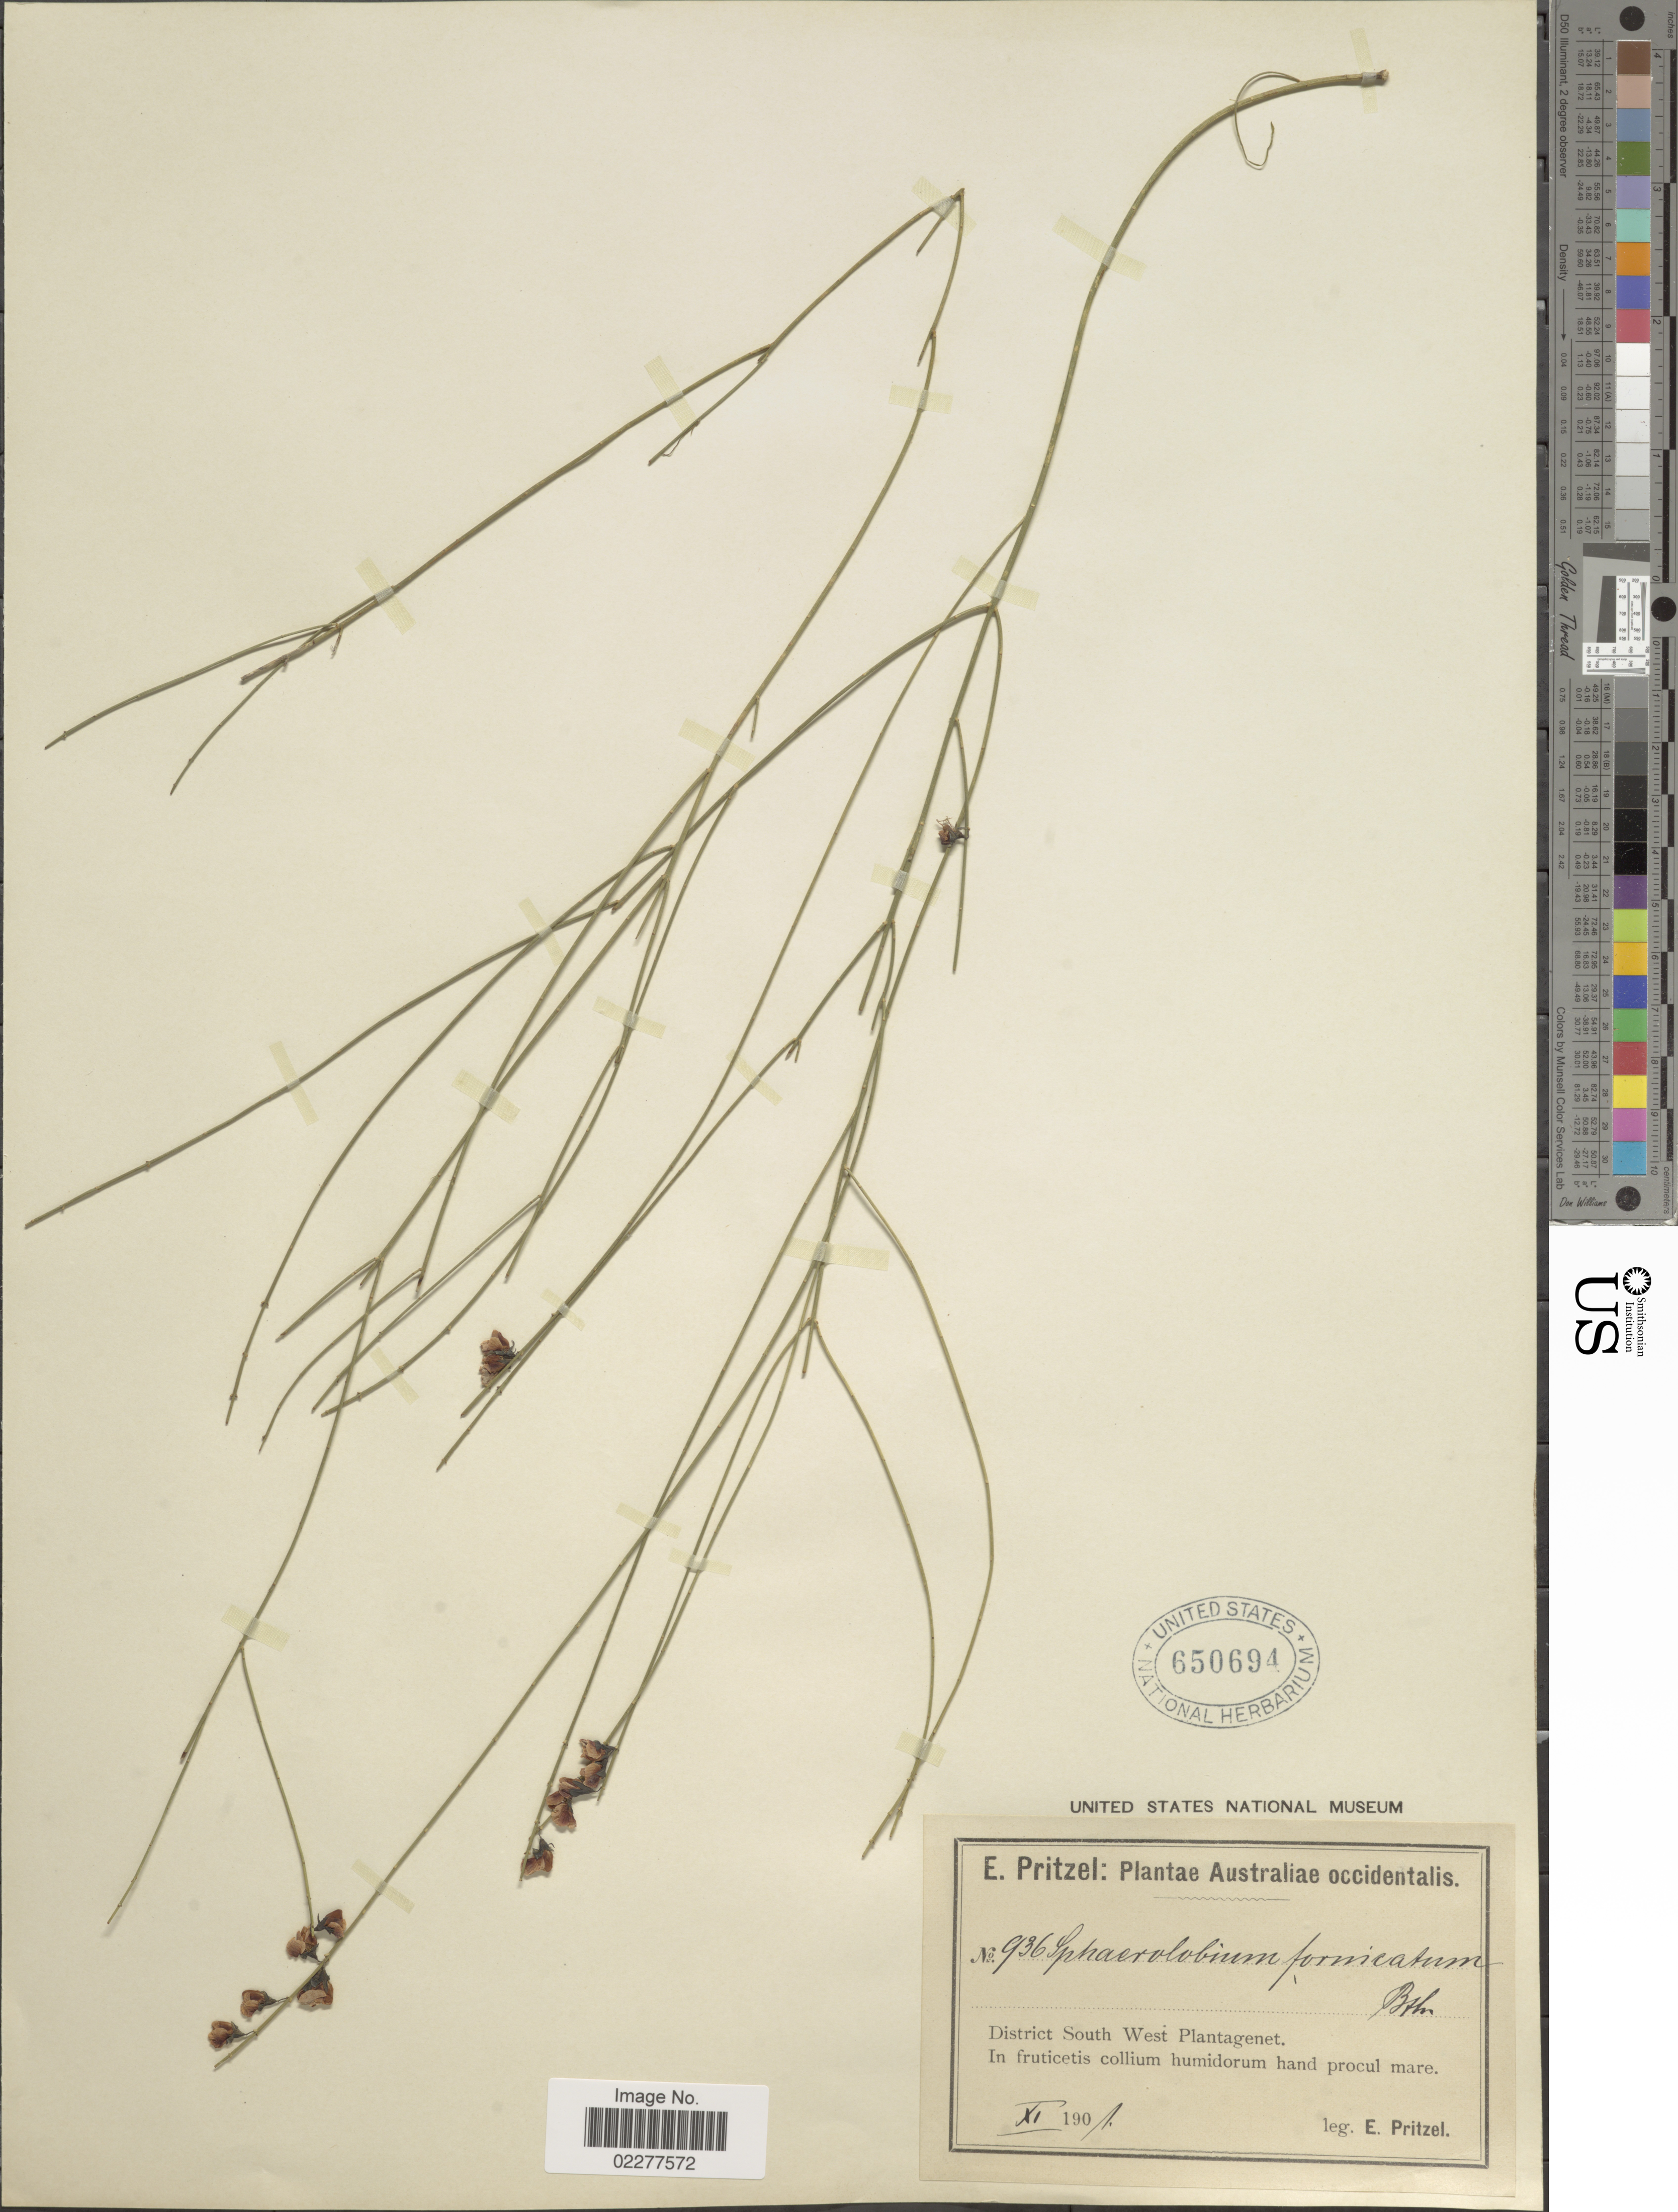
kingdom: Plantae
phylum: Tracheophyta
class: Magnoliopsida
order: Fabales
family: Fabaceae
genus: Sphaerolobium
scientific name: Sphaerolobium fornicatum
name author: Benth.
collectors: E. G. Pritzel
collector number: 936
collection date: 1901-11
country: Australia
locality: District South West Plantagenet. In fruticetis collium humidorum hand procul mare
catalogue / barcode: US 650694